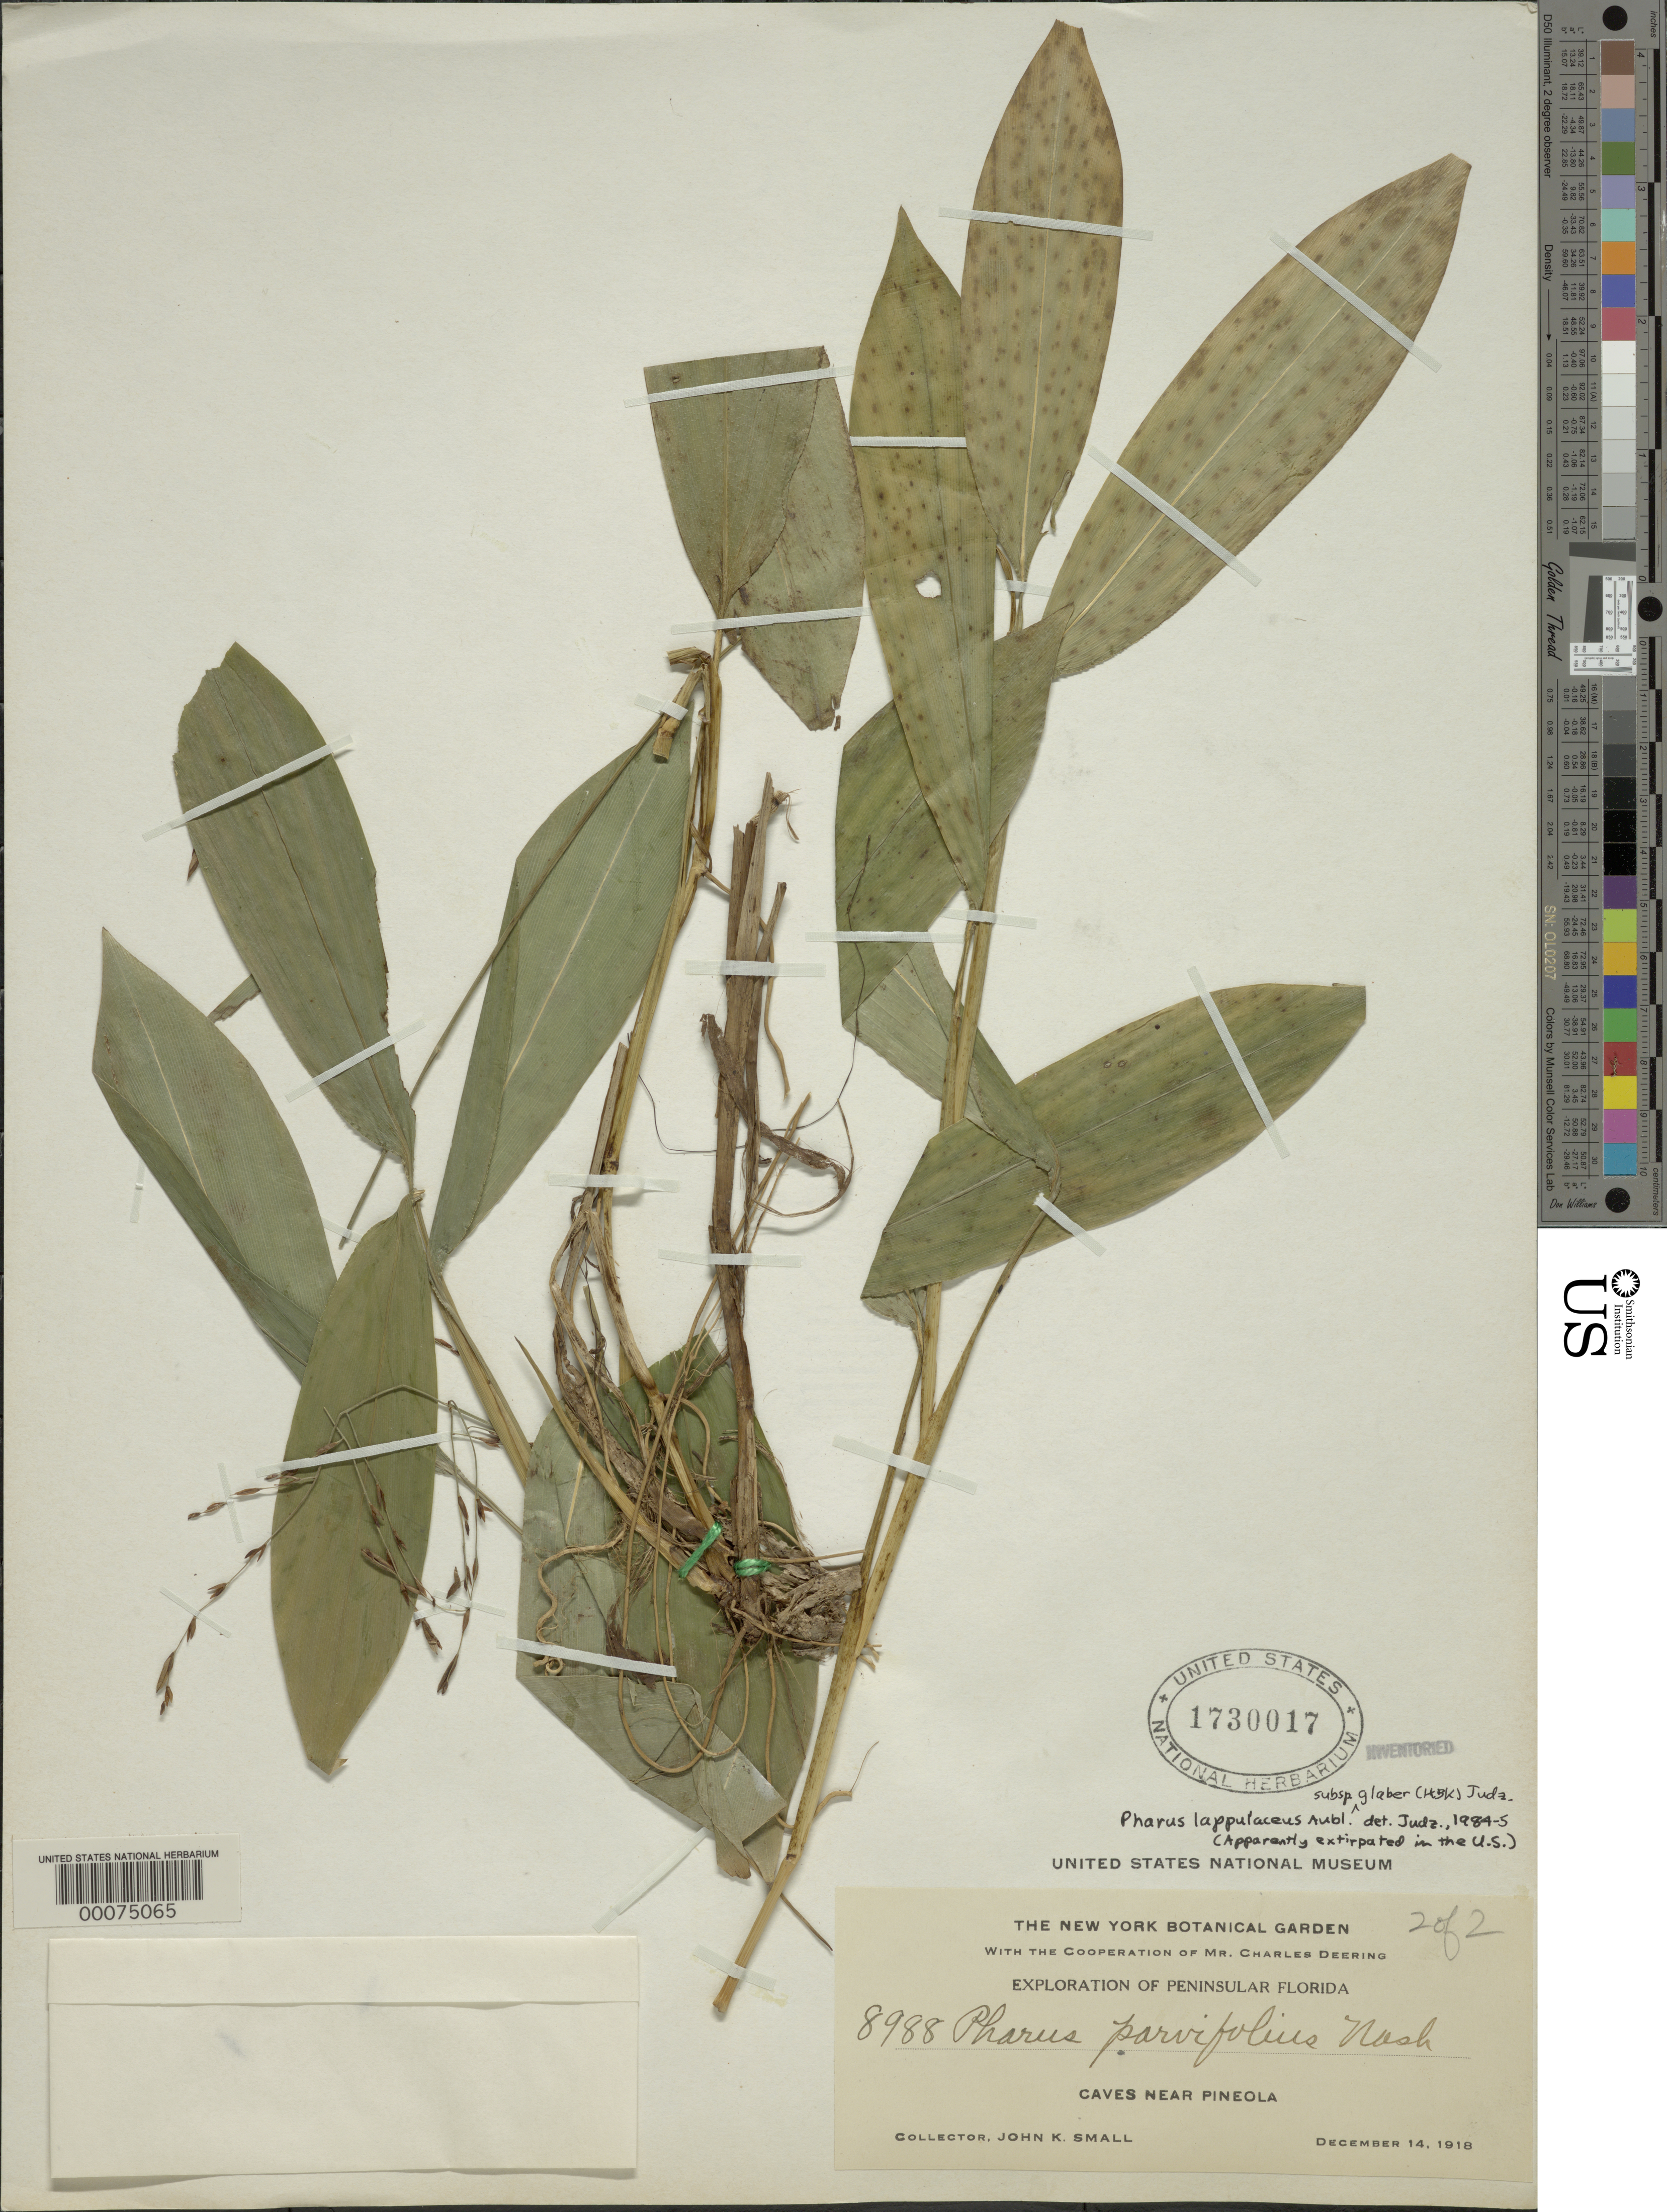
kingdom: Plantae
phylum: Tracheophyta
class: Liliopsida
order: Poales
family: Poaceae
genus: Pharus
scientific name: Pharus lappulaceus subsp. glaber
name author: (Kunth) Judz.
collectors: J. K. Small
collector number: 8988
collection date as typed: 14 Dec 1918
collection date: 1918-12-14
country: United States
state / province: Florida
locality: Caves near pineola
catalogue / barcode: US 1730017